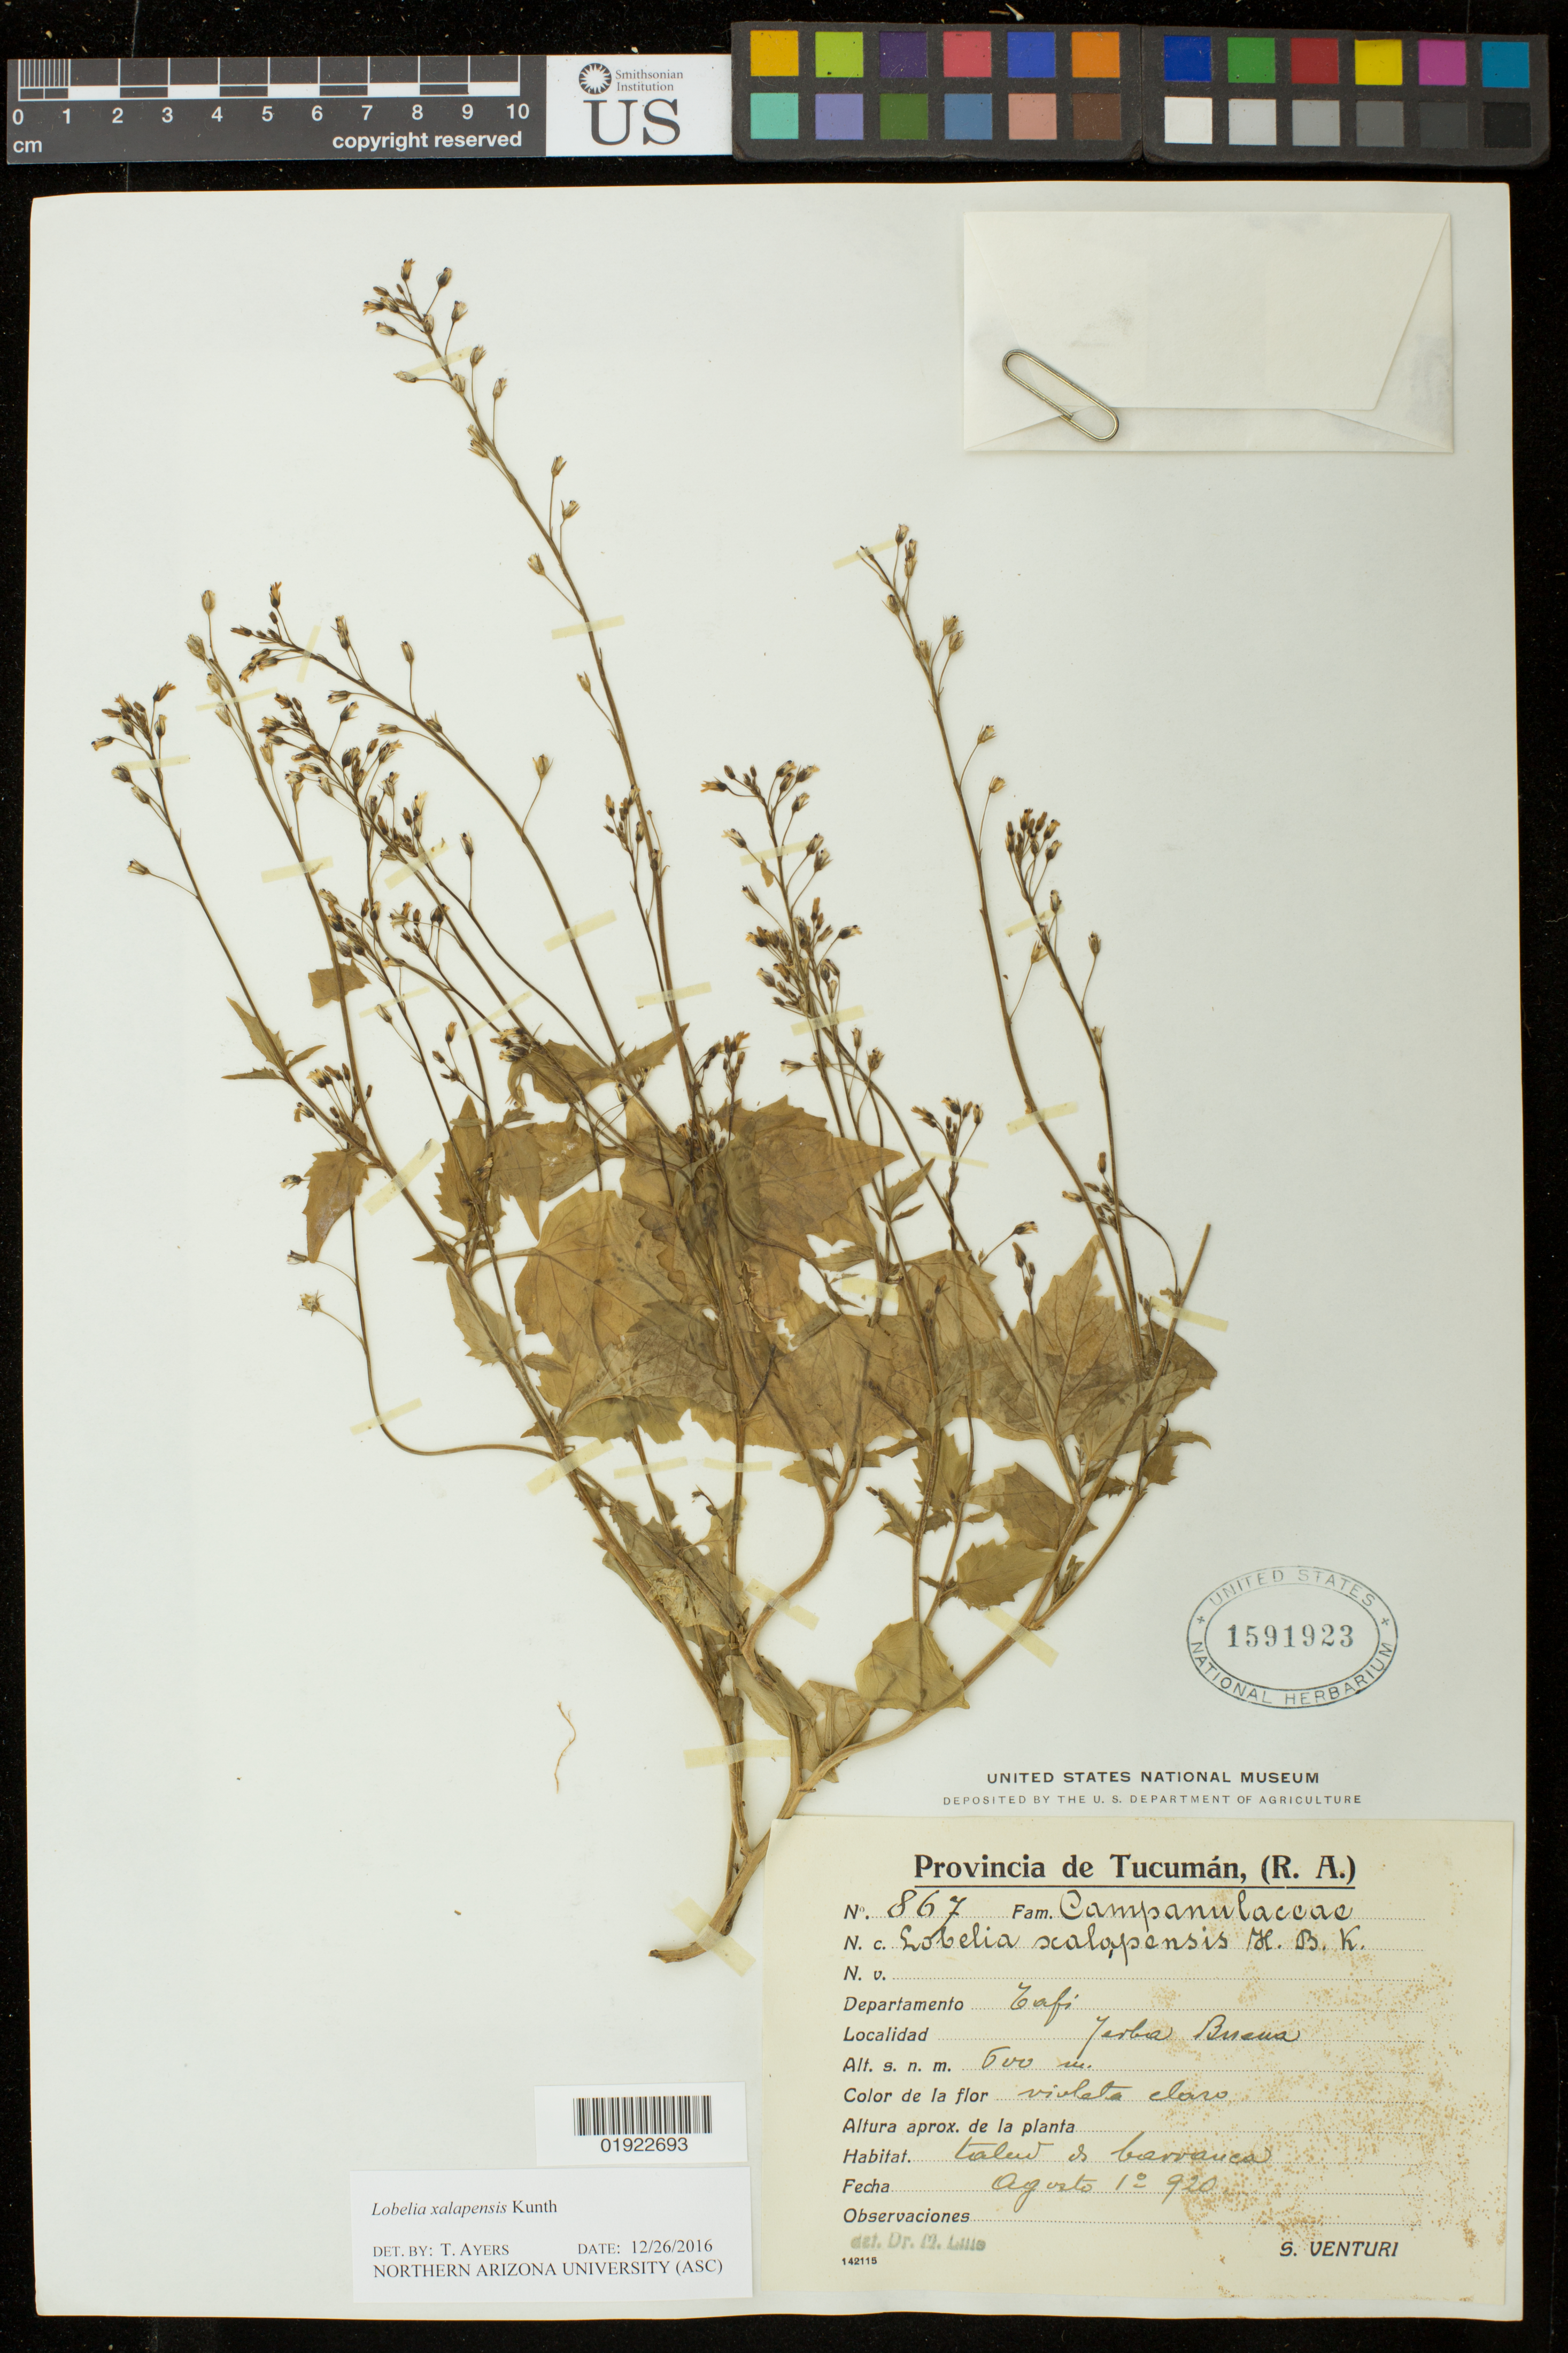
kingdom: Plantae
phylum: Tracheophyta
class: Magnoliopsida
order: Asterales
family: Campanulaceae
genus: Lobelia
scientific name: Lobelia xalapensis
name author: Kunth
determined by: Ayers, Tina J.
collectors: S. Venturi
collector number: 867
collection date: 1920-08-18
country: Argentina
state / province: Tucuman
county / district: Tafi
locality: Yerba Buena.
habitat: Habitat: barranca.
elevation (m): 600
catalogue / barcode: US 1591923